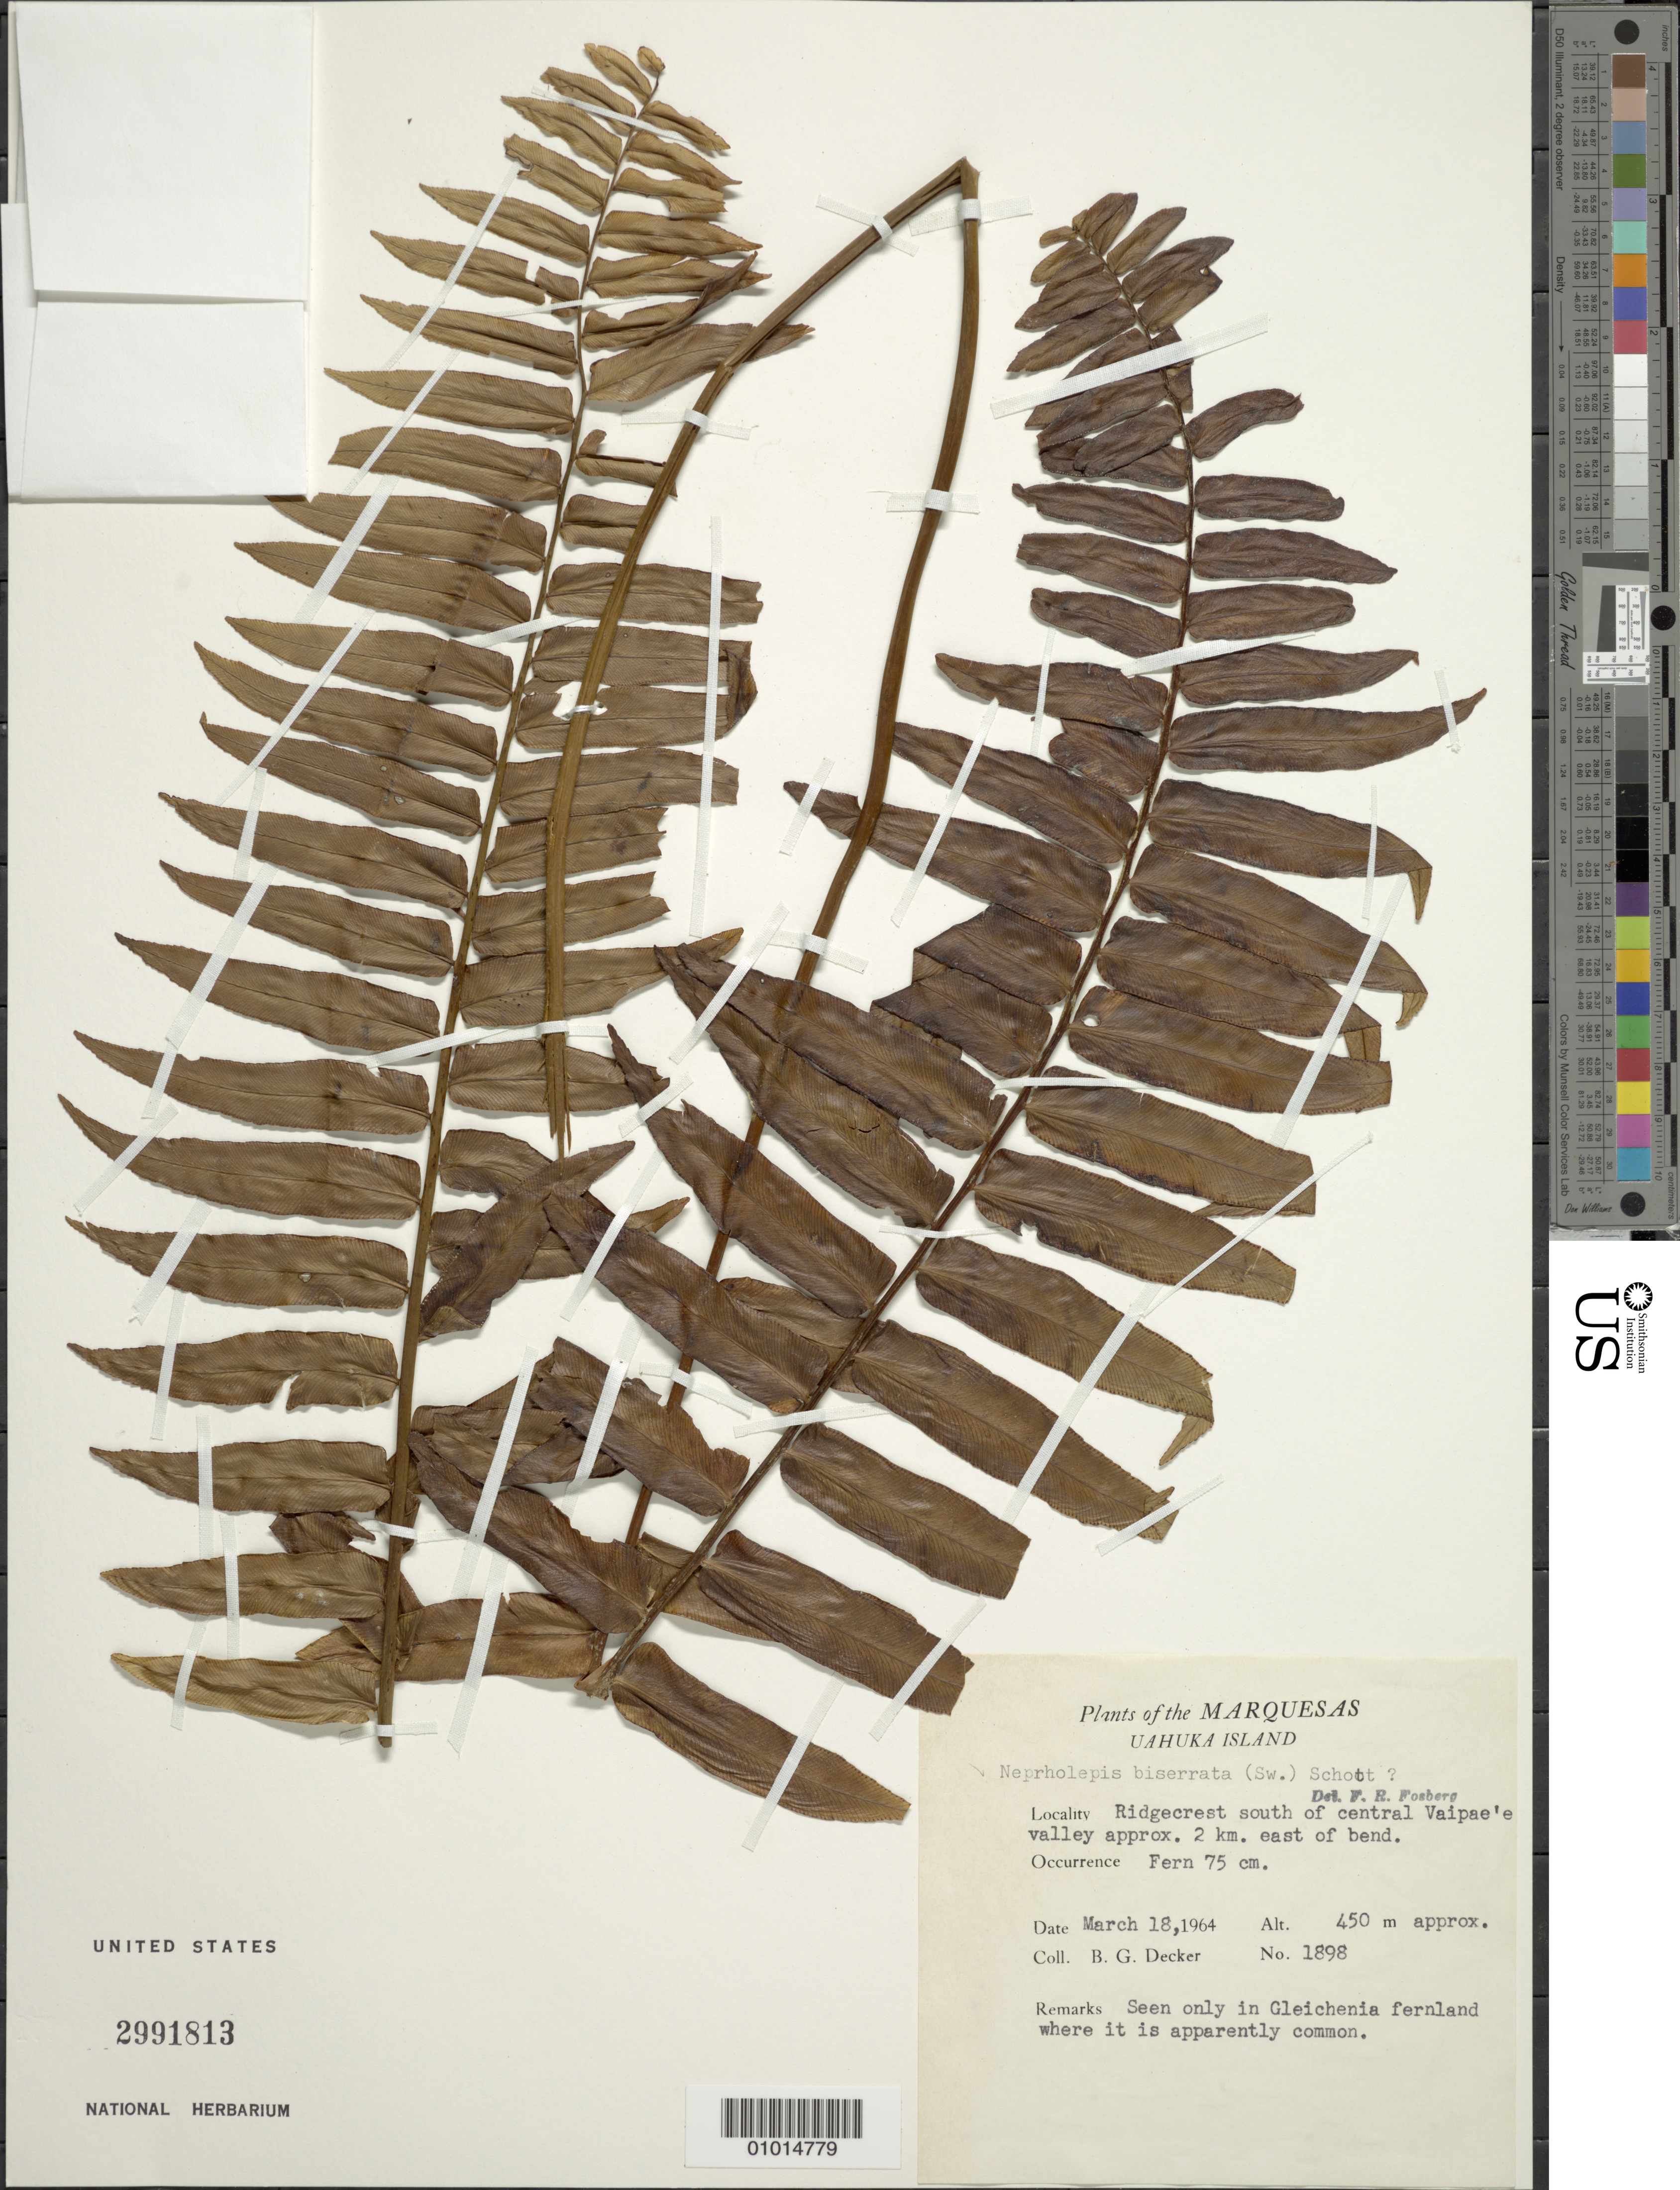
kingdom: Plantae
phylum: Tracheophyta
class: Polypodiopsida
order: Polypodiales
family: Nephrolepidaceae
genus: Nephrolepis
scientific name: Nephrolepis biserrata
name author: (Sw.) Schott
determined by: Lorence, David H., (PTBG), National Tropical Botanical Garden (UNITED STATES)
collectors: B. G. Decker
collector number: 1898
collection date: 1964-03-18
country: French Polynesia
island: Ua Huka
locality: Ridgecrest south of central Vaipae'e valley, approx. 2 km. east of bend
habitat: Seen only in Gleichenia fernland, where it is apparently common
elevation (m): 450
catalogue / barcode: US 2991813